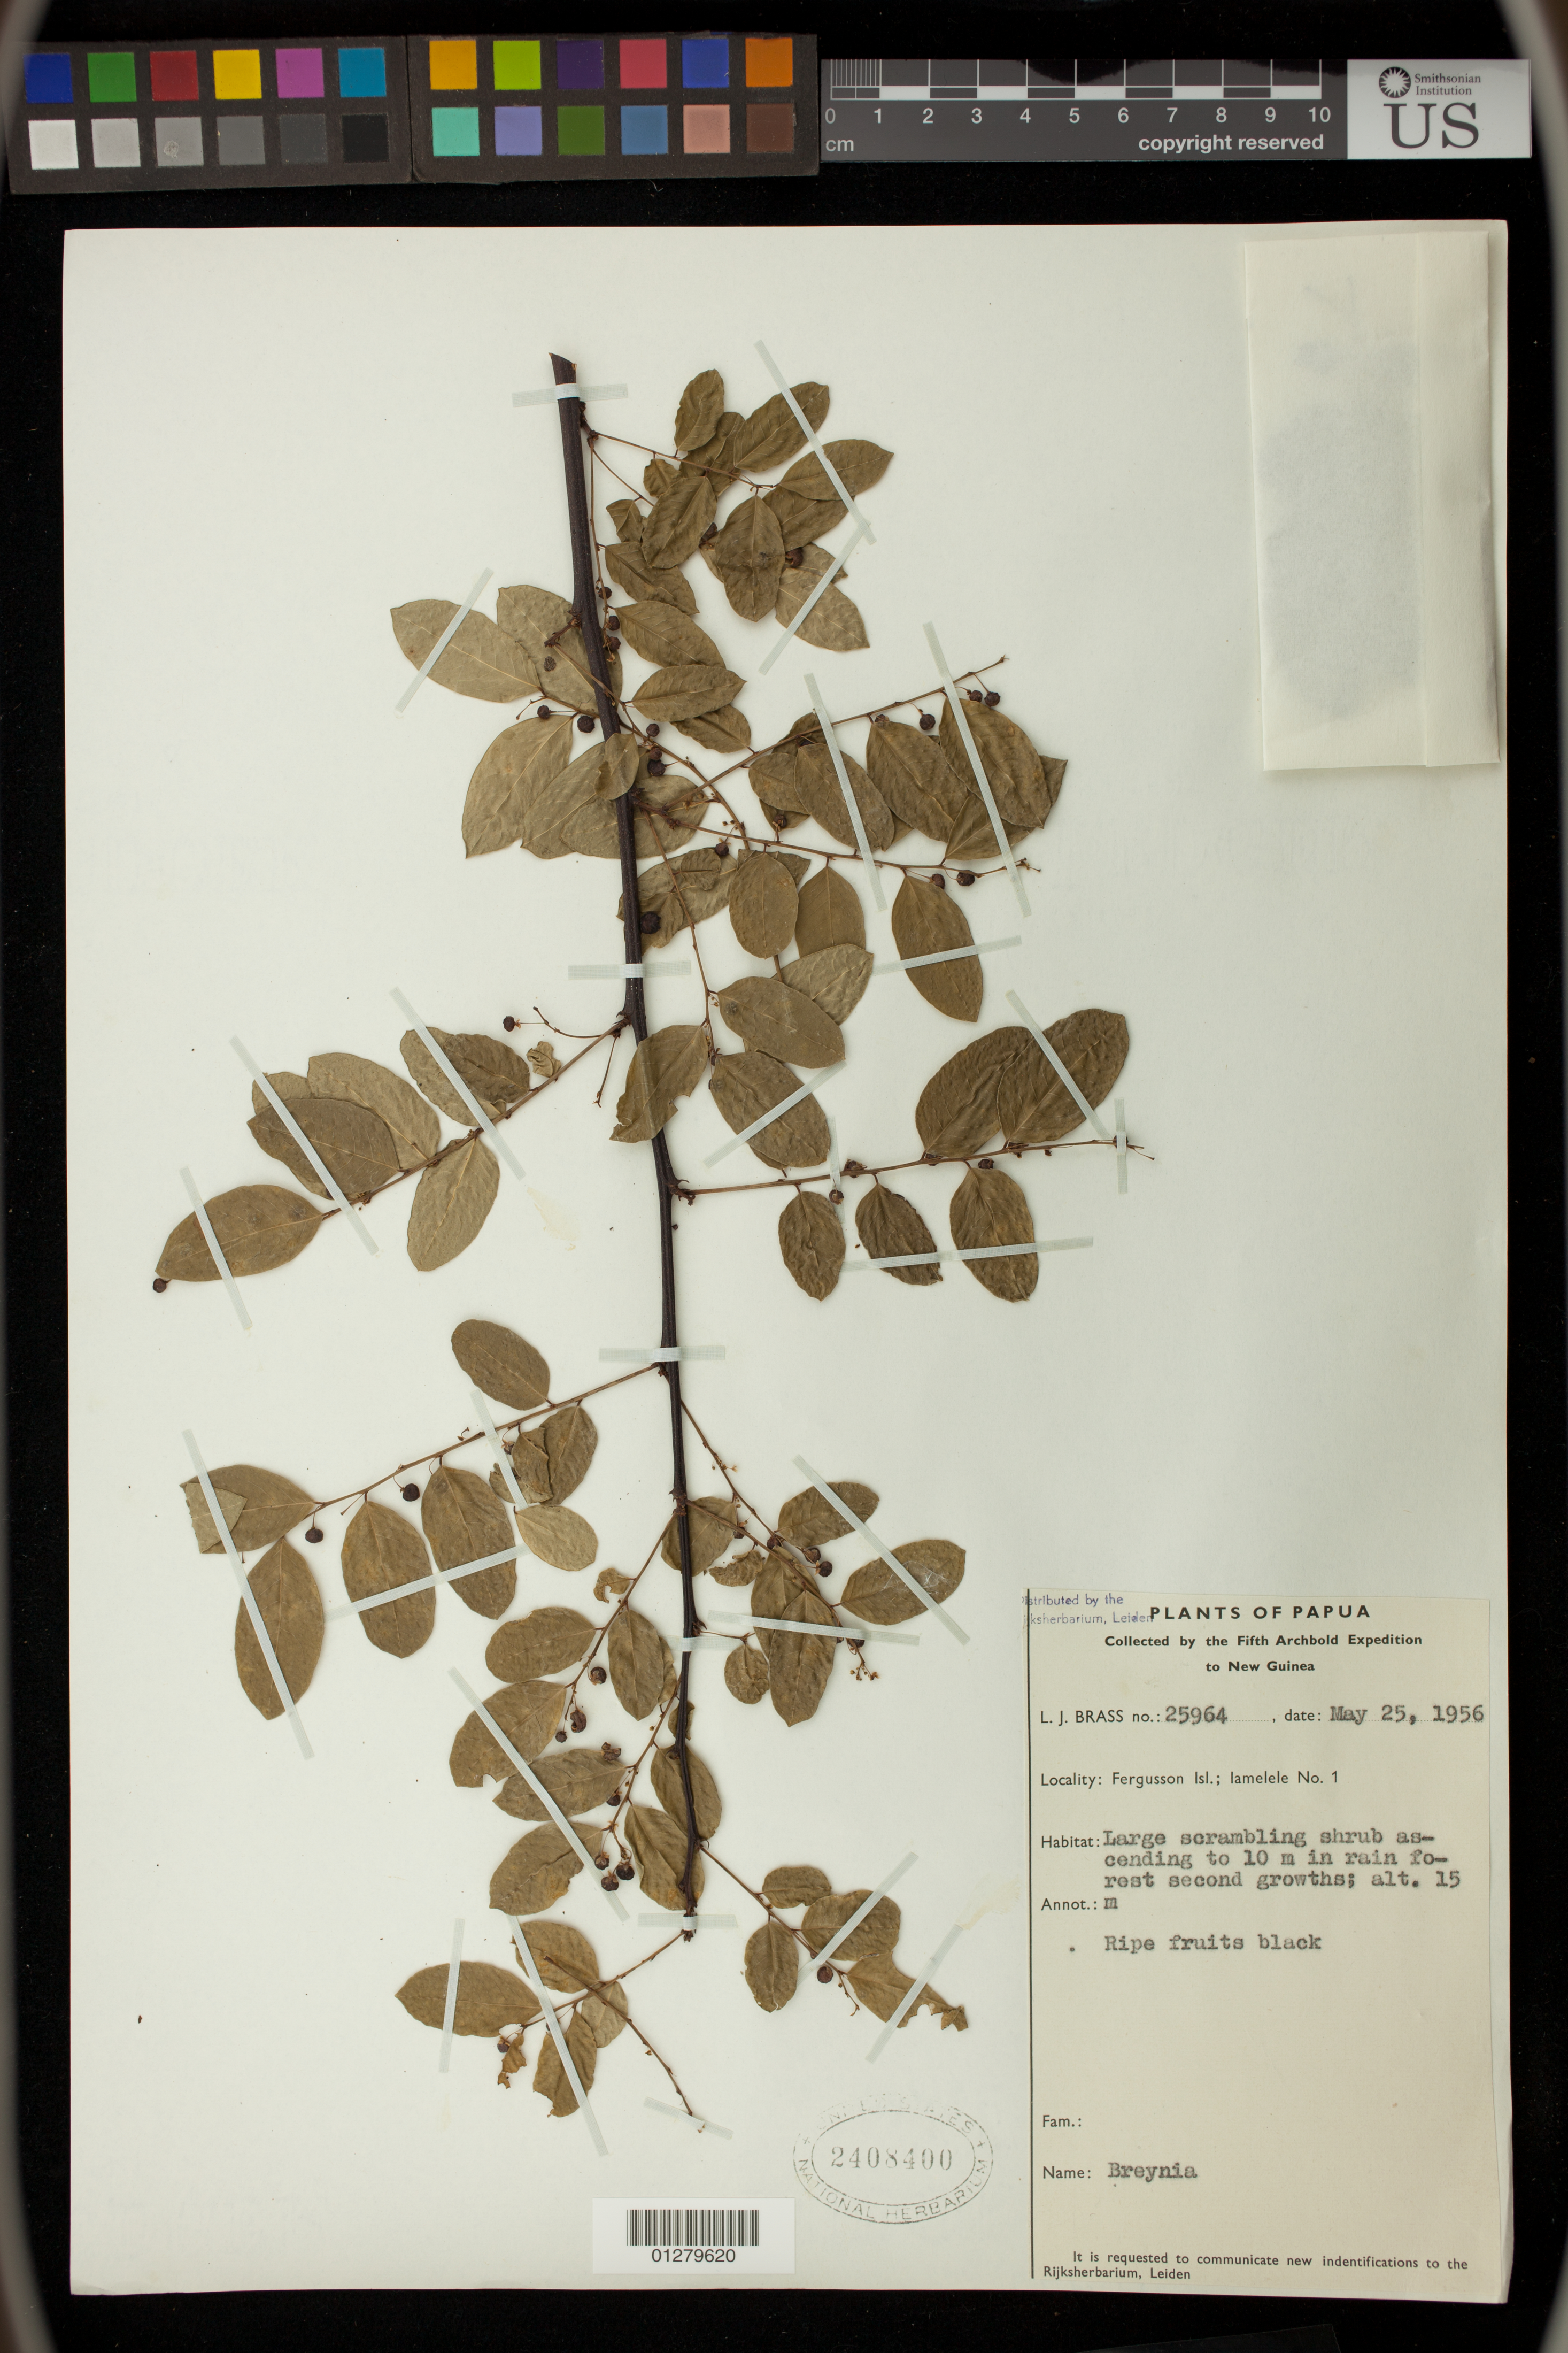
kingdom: Plantae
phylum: Tracheophyta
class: Magnoliopsida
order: Malpighiales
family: Phyllanthaceae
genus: Breynia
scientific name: Breynia sp.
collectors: L. J. Brass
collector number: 25964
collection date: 1956-05-25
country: Papua New Guinea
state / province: Milne Bay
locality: Fergusson Island; Iamelele No. 1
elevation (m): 15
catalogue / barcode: US 2408400